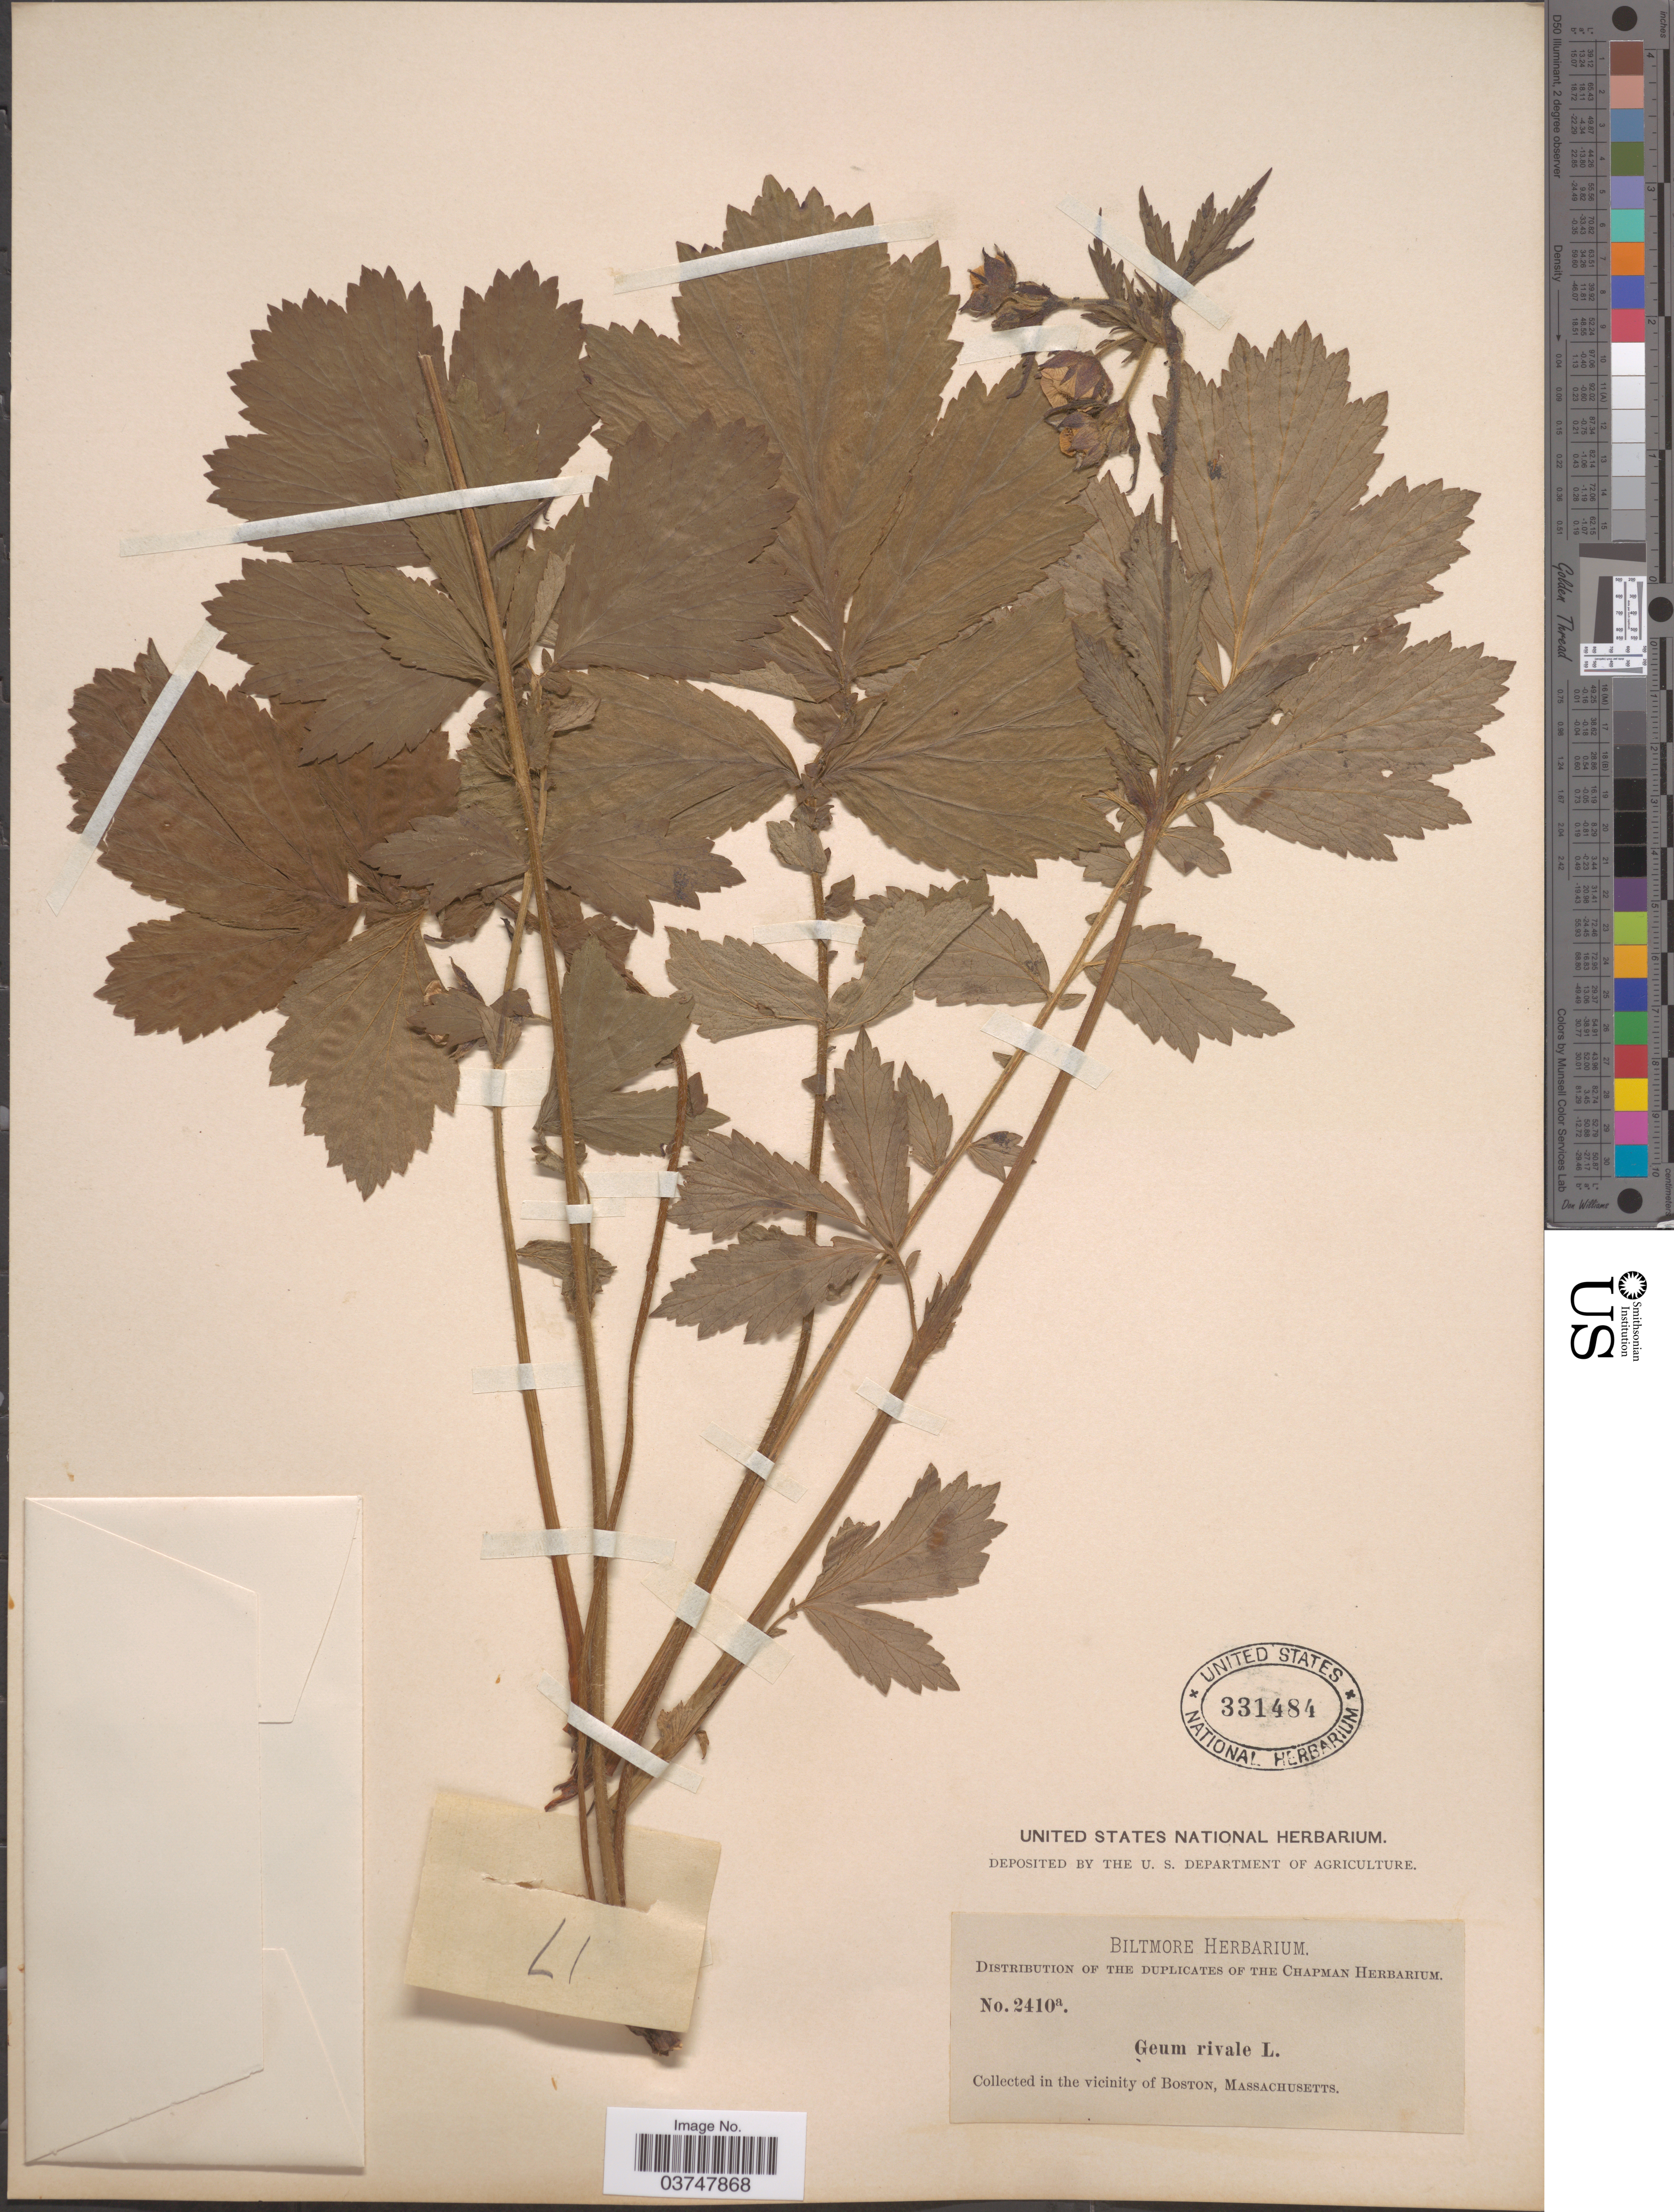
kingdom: Plantae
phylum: Tracheophyta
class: Magnoliopsida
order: Rosales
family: Rosaceae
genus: Geum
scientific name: Geum rivale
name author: L.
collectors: ex herb. Biltmore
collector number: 2410a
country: United States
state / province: Massachusetts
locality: In the vicinity of Boston.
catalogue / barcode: US 331484